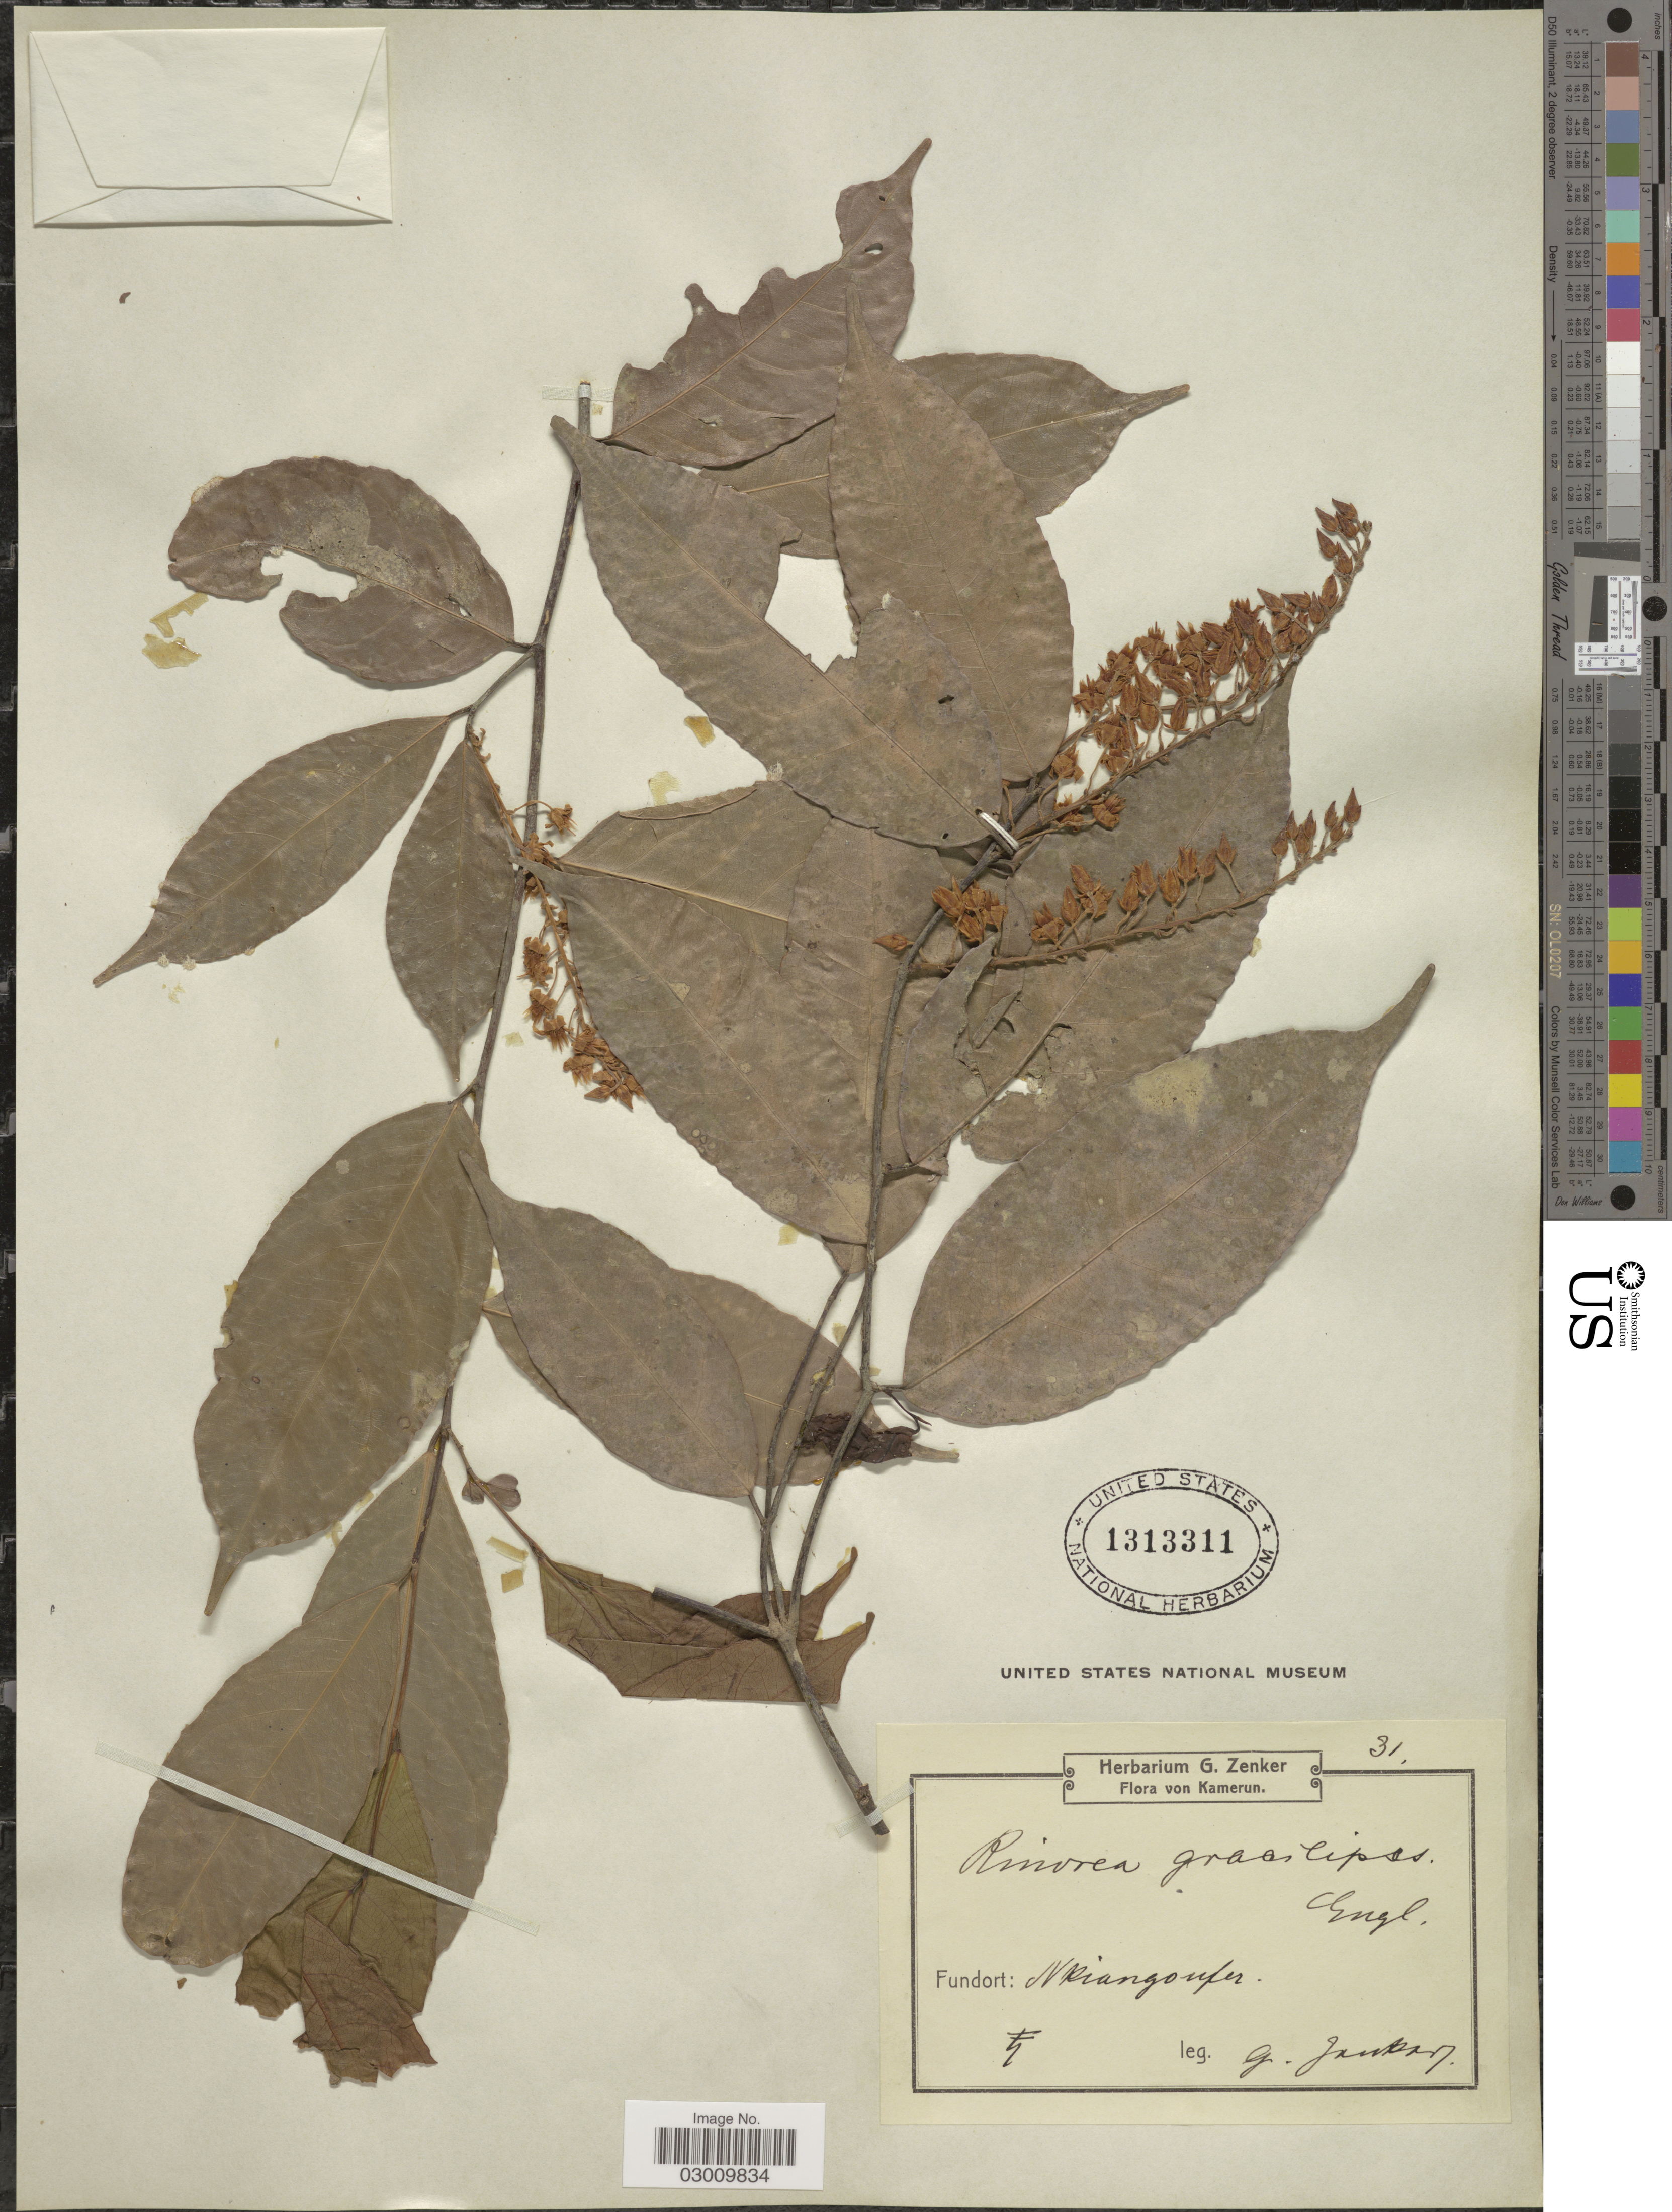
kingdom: Plantae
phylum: Tracheophyta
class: Magnoliopsida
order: Malpighiales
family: Violaceae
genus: Rinorea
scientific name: Rinorea angustifolia subsp. engleriana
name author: (De Wild. & Durand) Grey-Wilson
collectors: G. A. Zenker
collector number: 31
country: Cameroon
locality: Kamerun. Nkiango ufer [interpreted].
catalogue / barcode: US 1313311